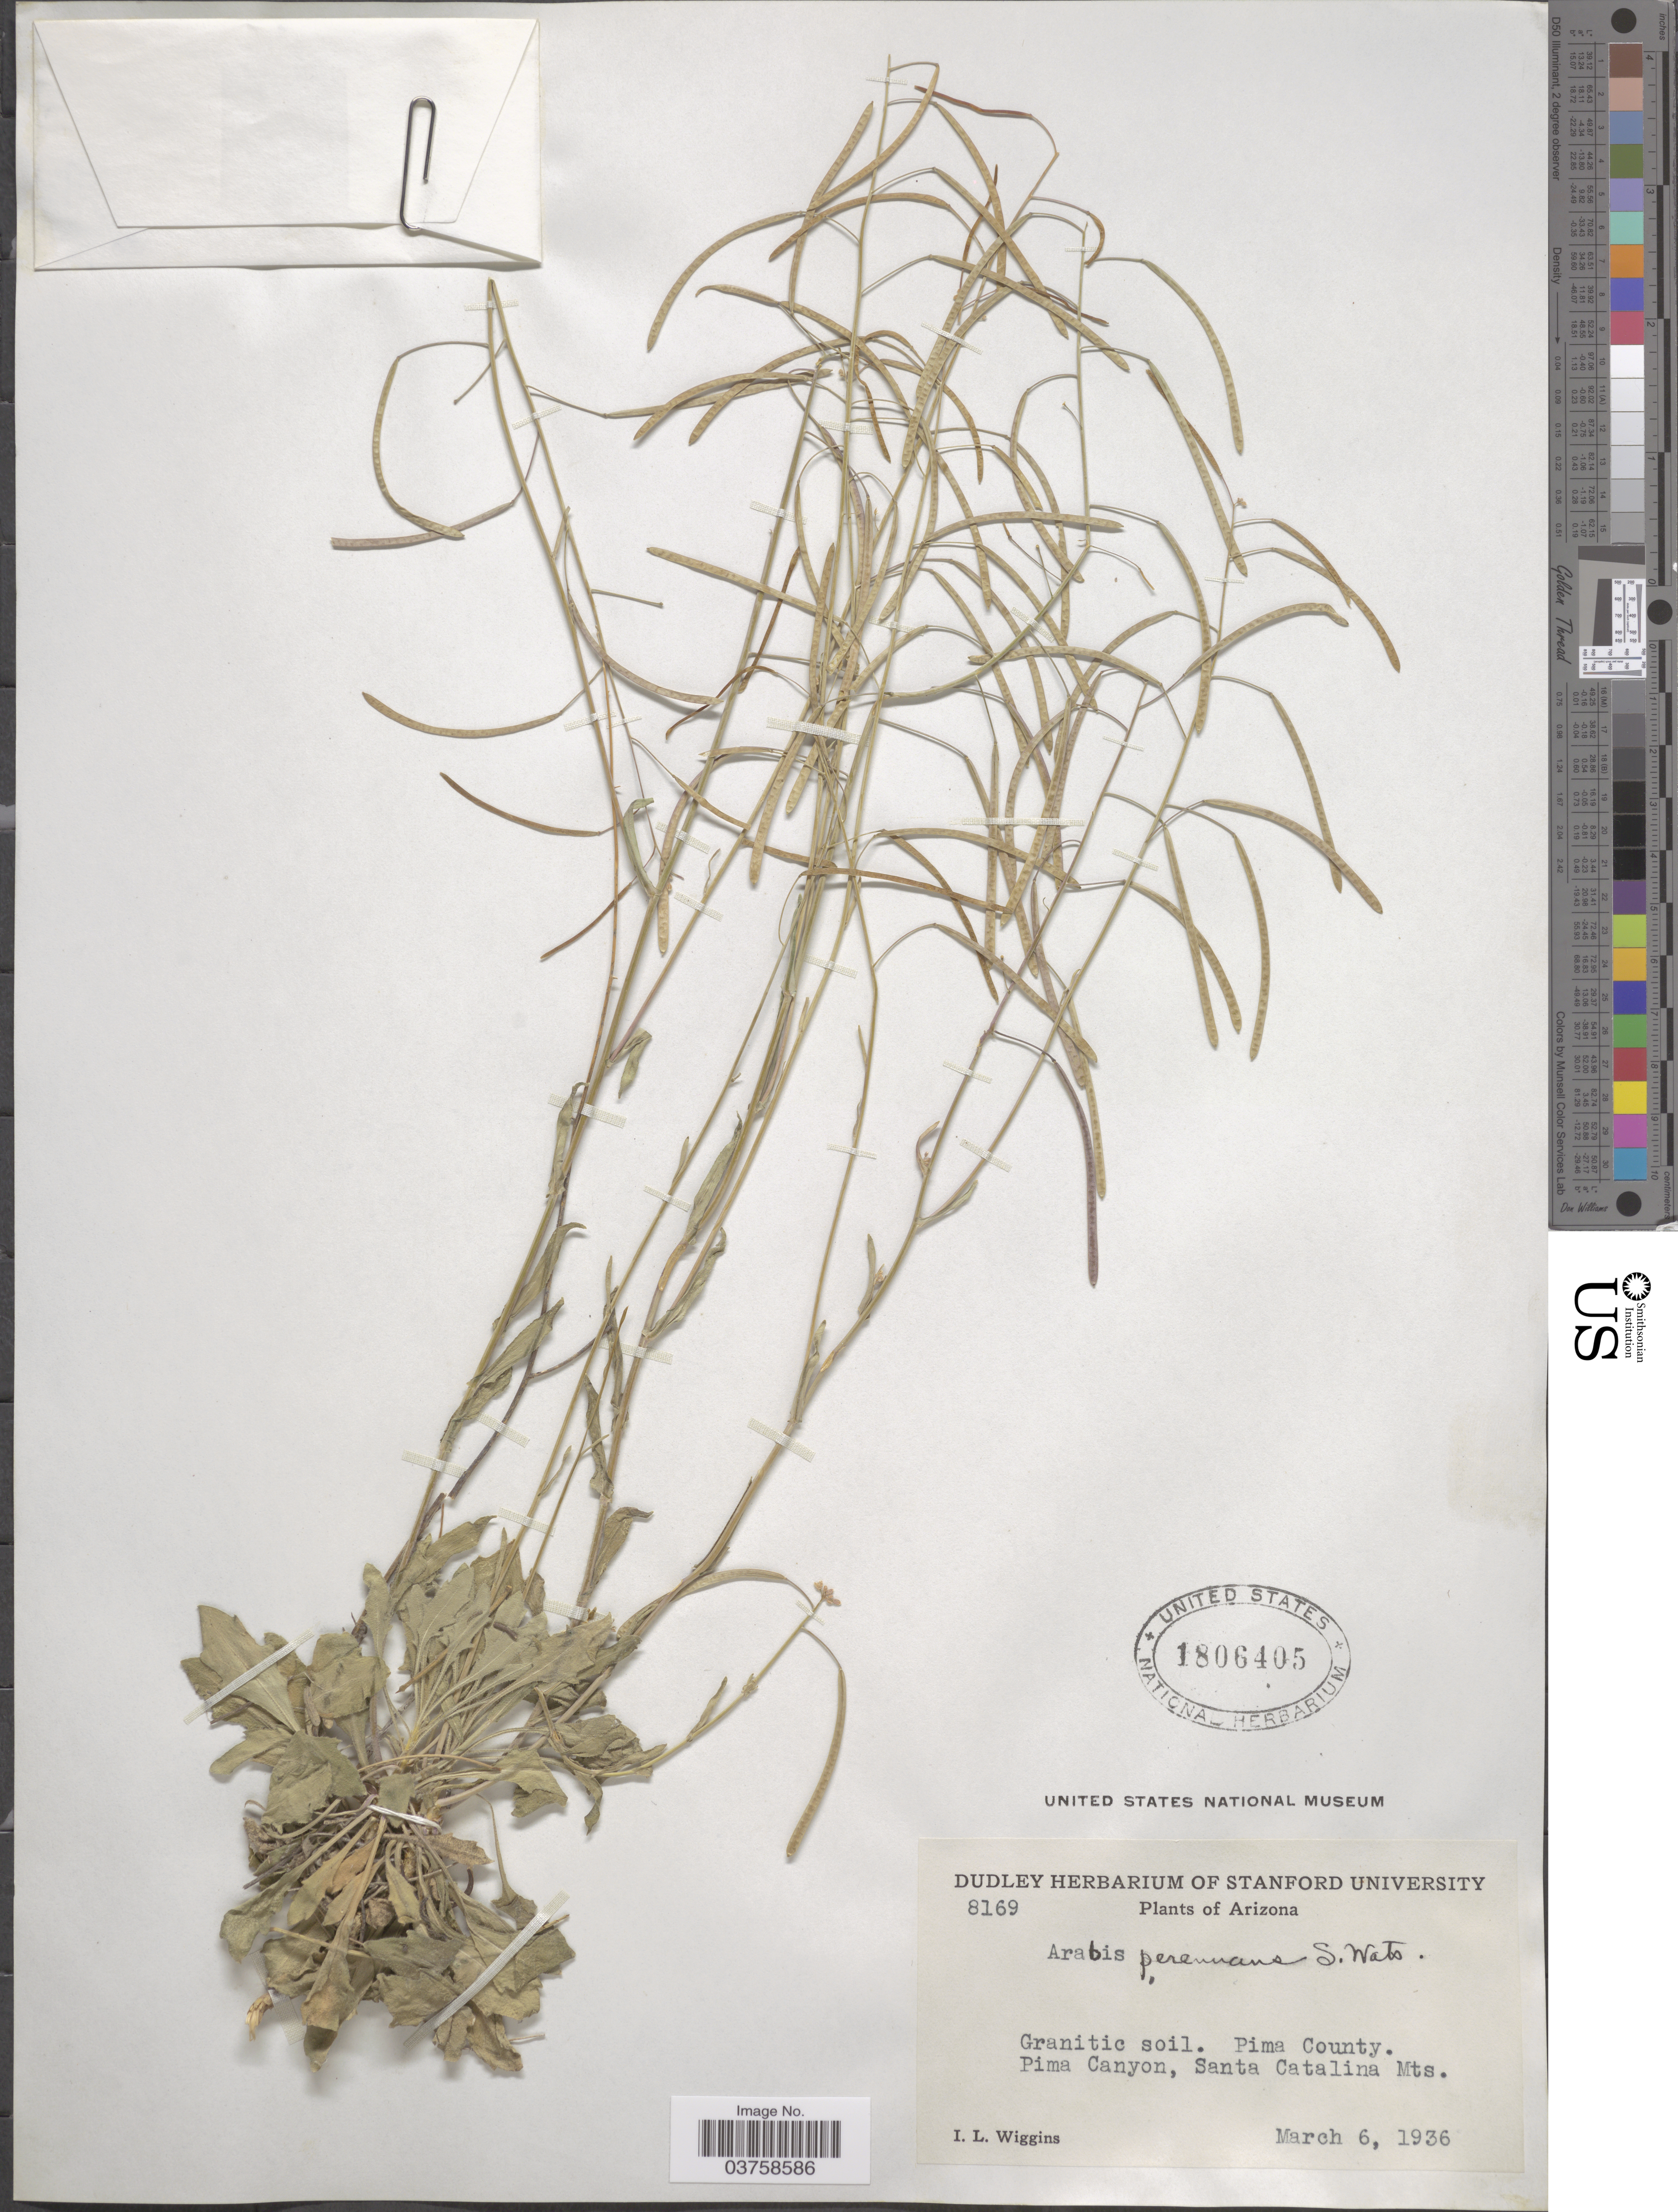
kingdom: Plantae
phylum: Tracheophyta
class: Magnoliopsida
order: Brassicales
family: Brassicaceae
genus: Arabis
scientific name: Arabis perennans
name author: S. Watson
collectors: I. L. Wiggins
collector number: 8169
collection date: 1936-03-06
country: United States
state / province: Arizona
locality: Pima County. Pima Canyon, Santa Catalina Mts.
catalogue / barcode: US 1806405